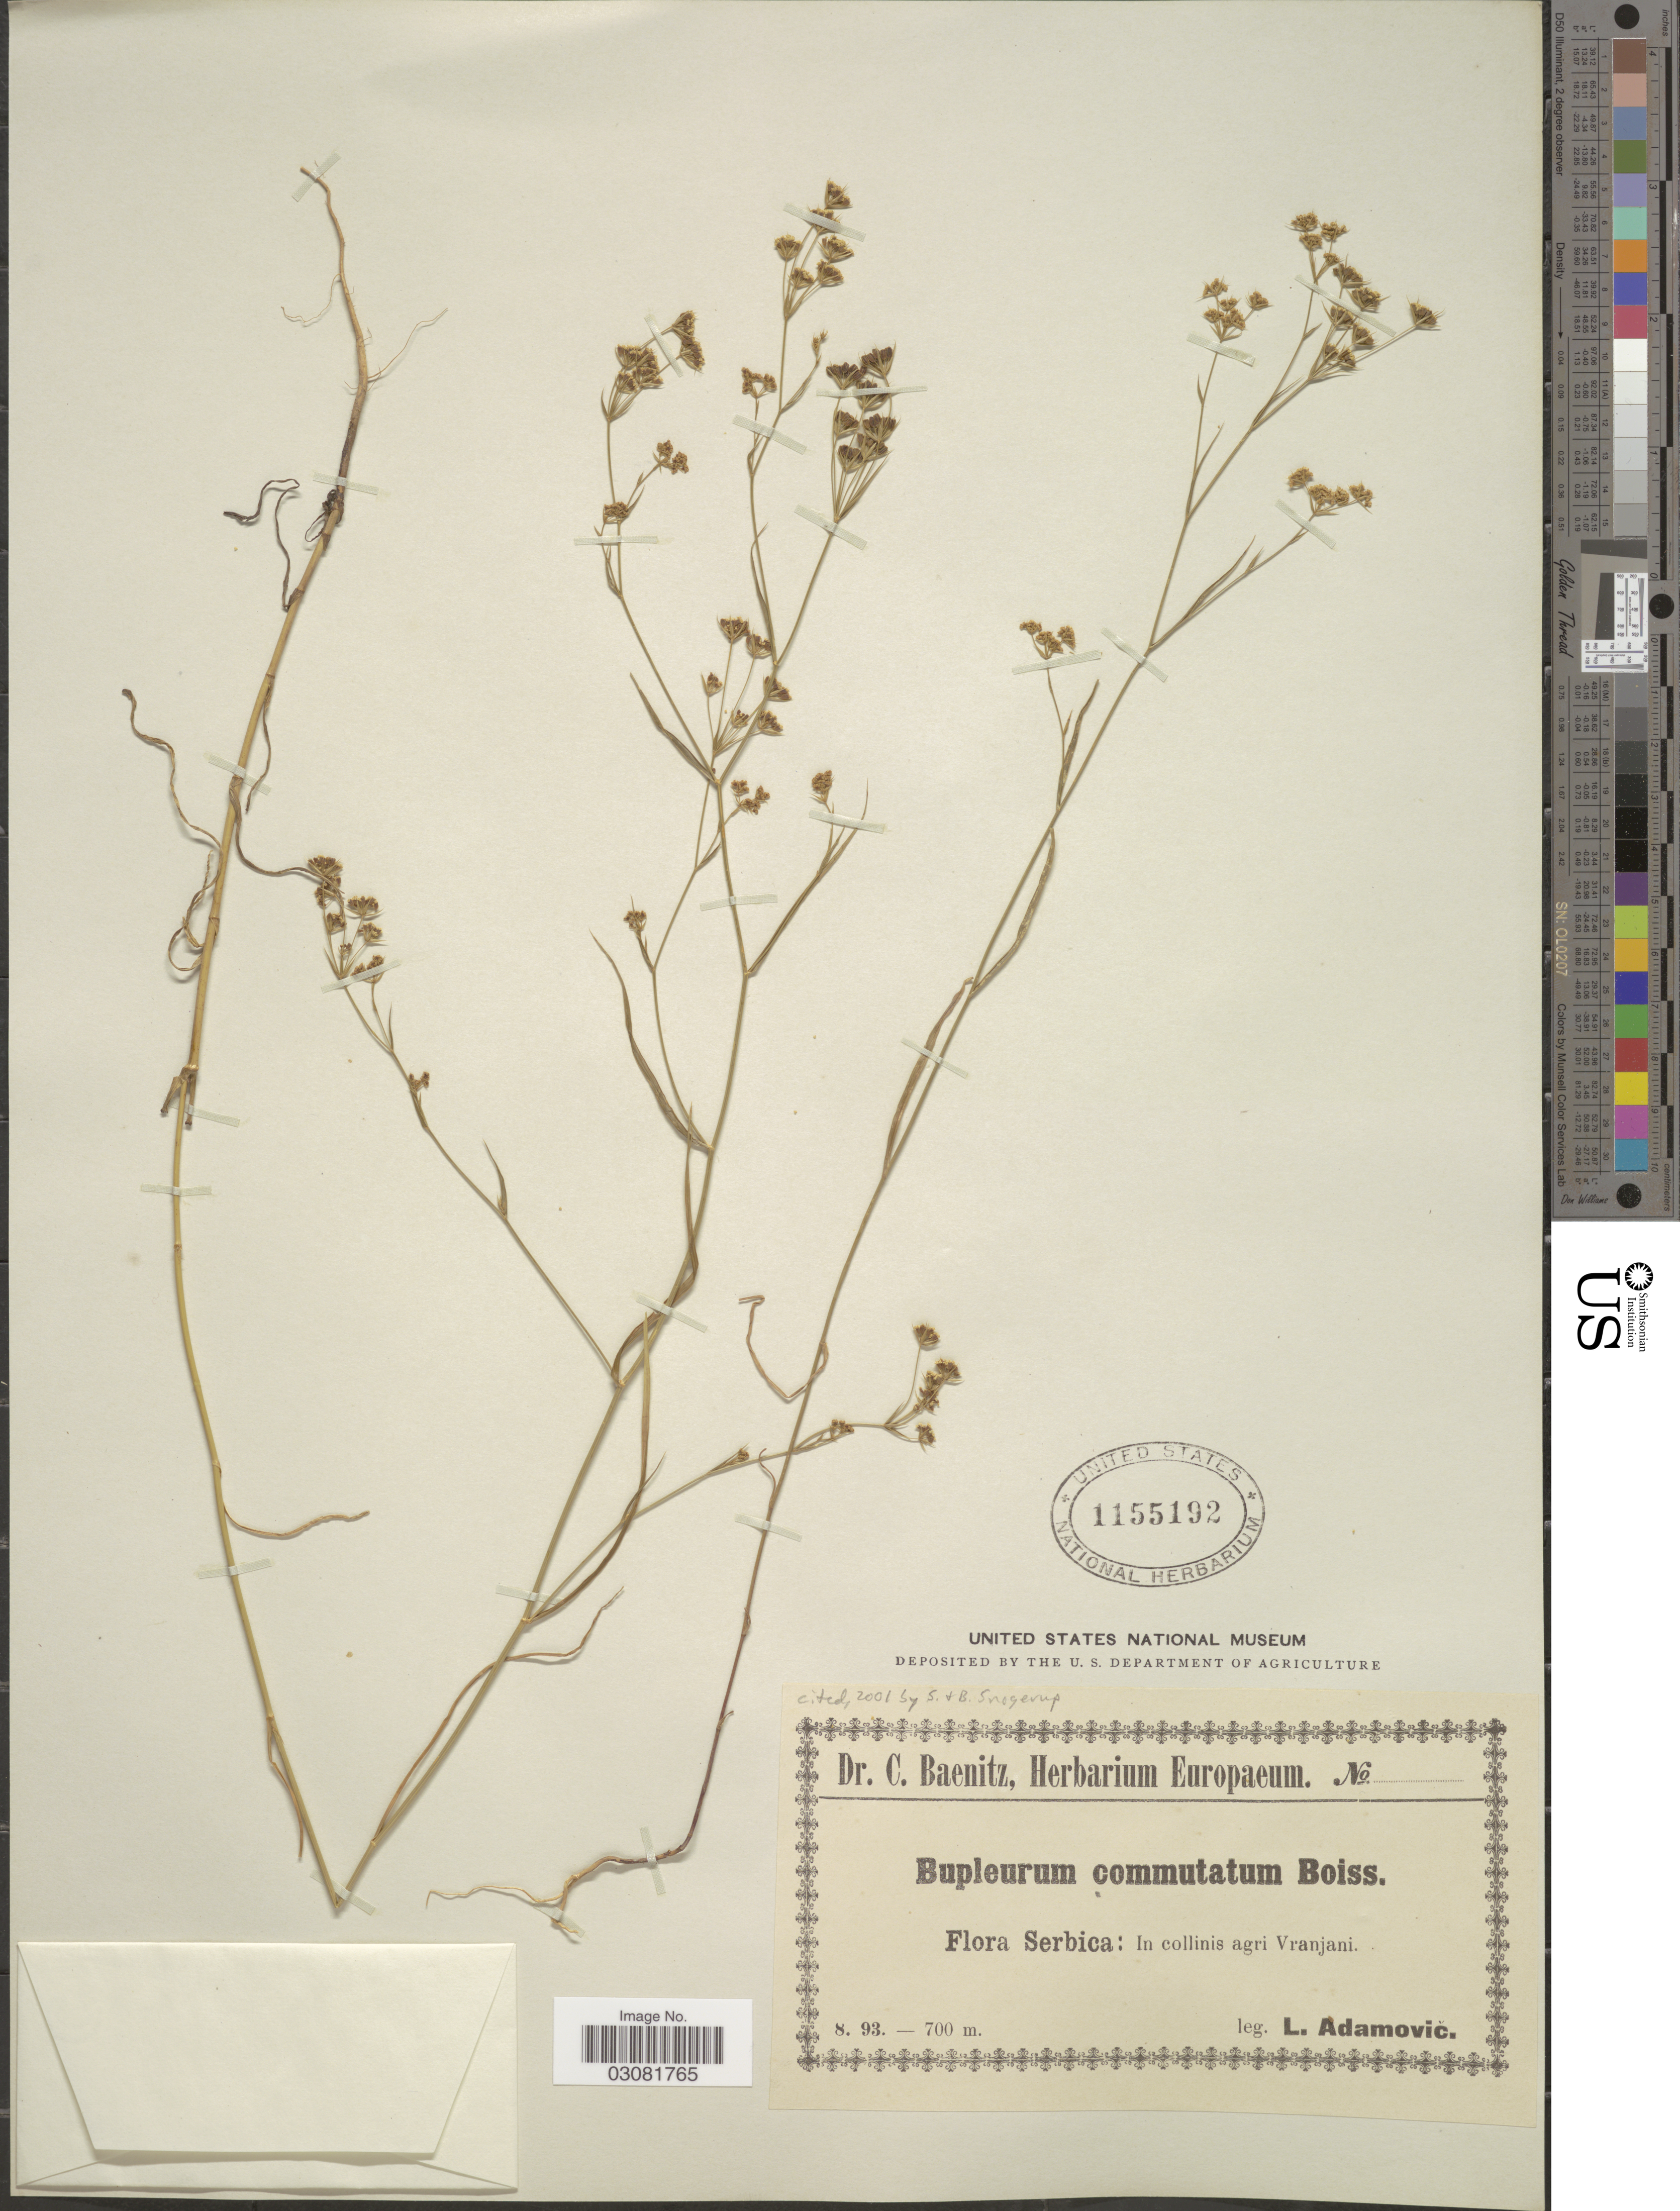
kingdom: Plantae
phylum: Tracheophyta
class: Magnoliopsida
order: Apiales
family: Apiaceae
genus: Bupleurum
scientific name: Bupleurum commutatum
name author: Boiss. & Balansa in Boiss.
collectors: L. Adamović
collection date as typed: Transcribed d/m/y: /8/93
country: Serbia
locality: Serbica: In collinis agri Vranjani.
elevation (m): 700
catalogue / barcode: US 1155192